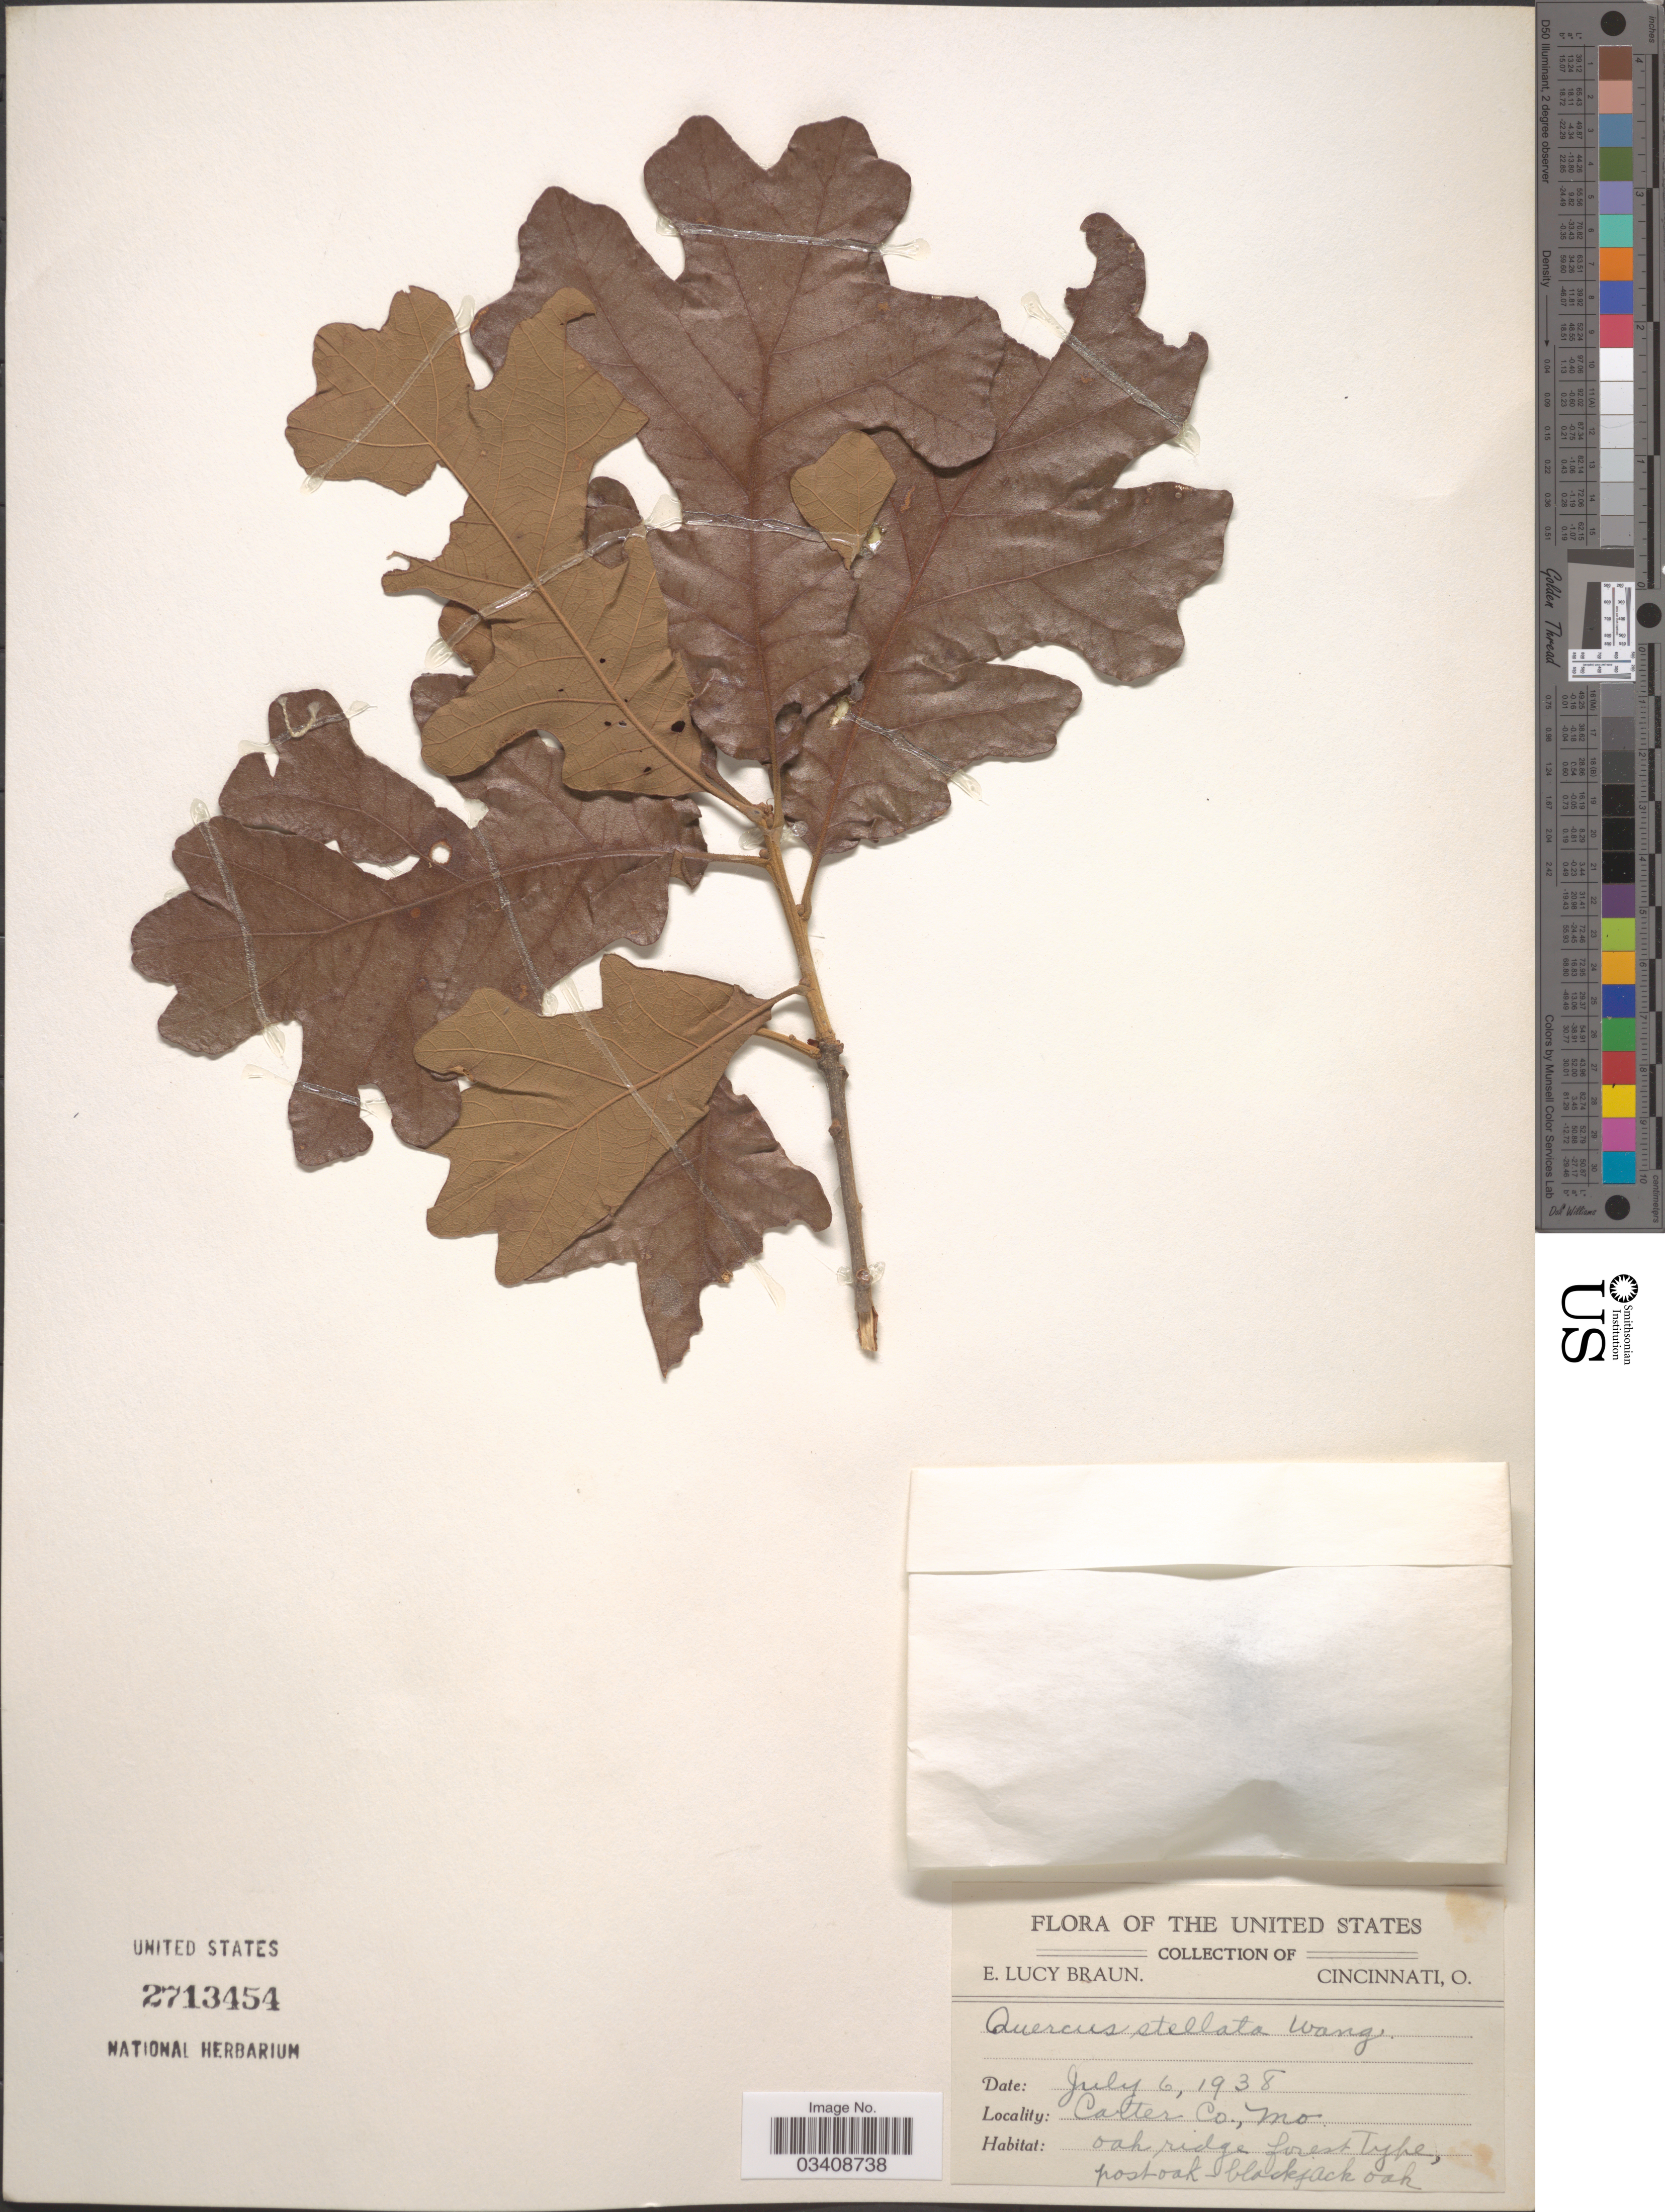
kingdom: Plantae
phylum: Tracheophyta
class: Magnoliopsida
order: Fagales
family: Fagaceae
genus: Quercus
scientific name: Quercus stellata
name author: Wangenh.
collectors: E. L. Braun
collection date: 1938-07-06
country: United States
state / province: Missouri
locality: Carter Co.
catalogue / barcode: US 2713454